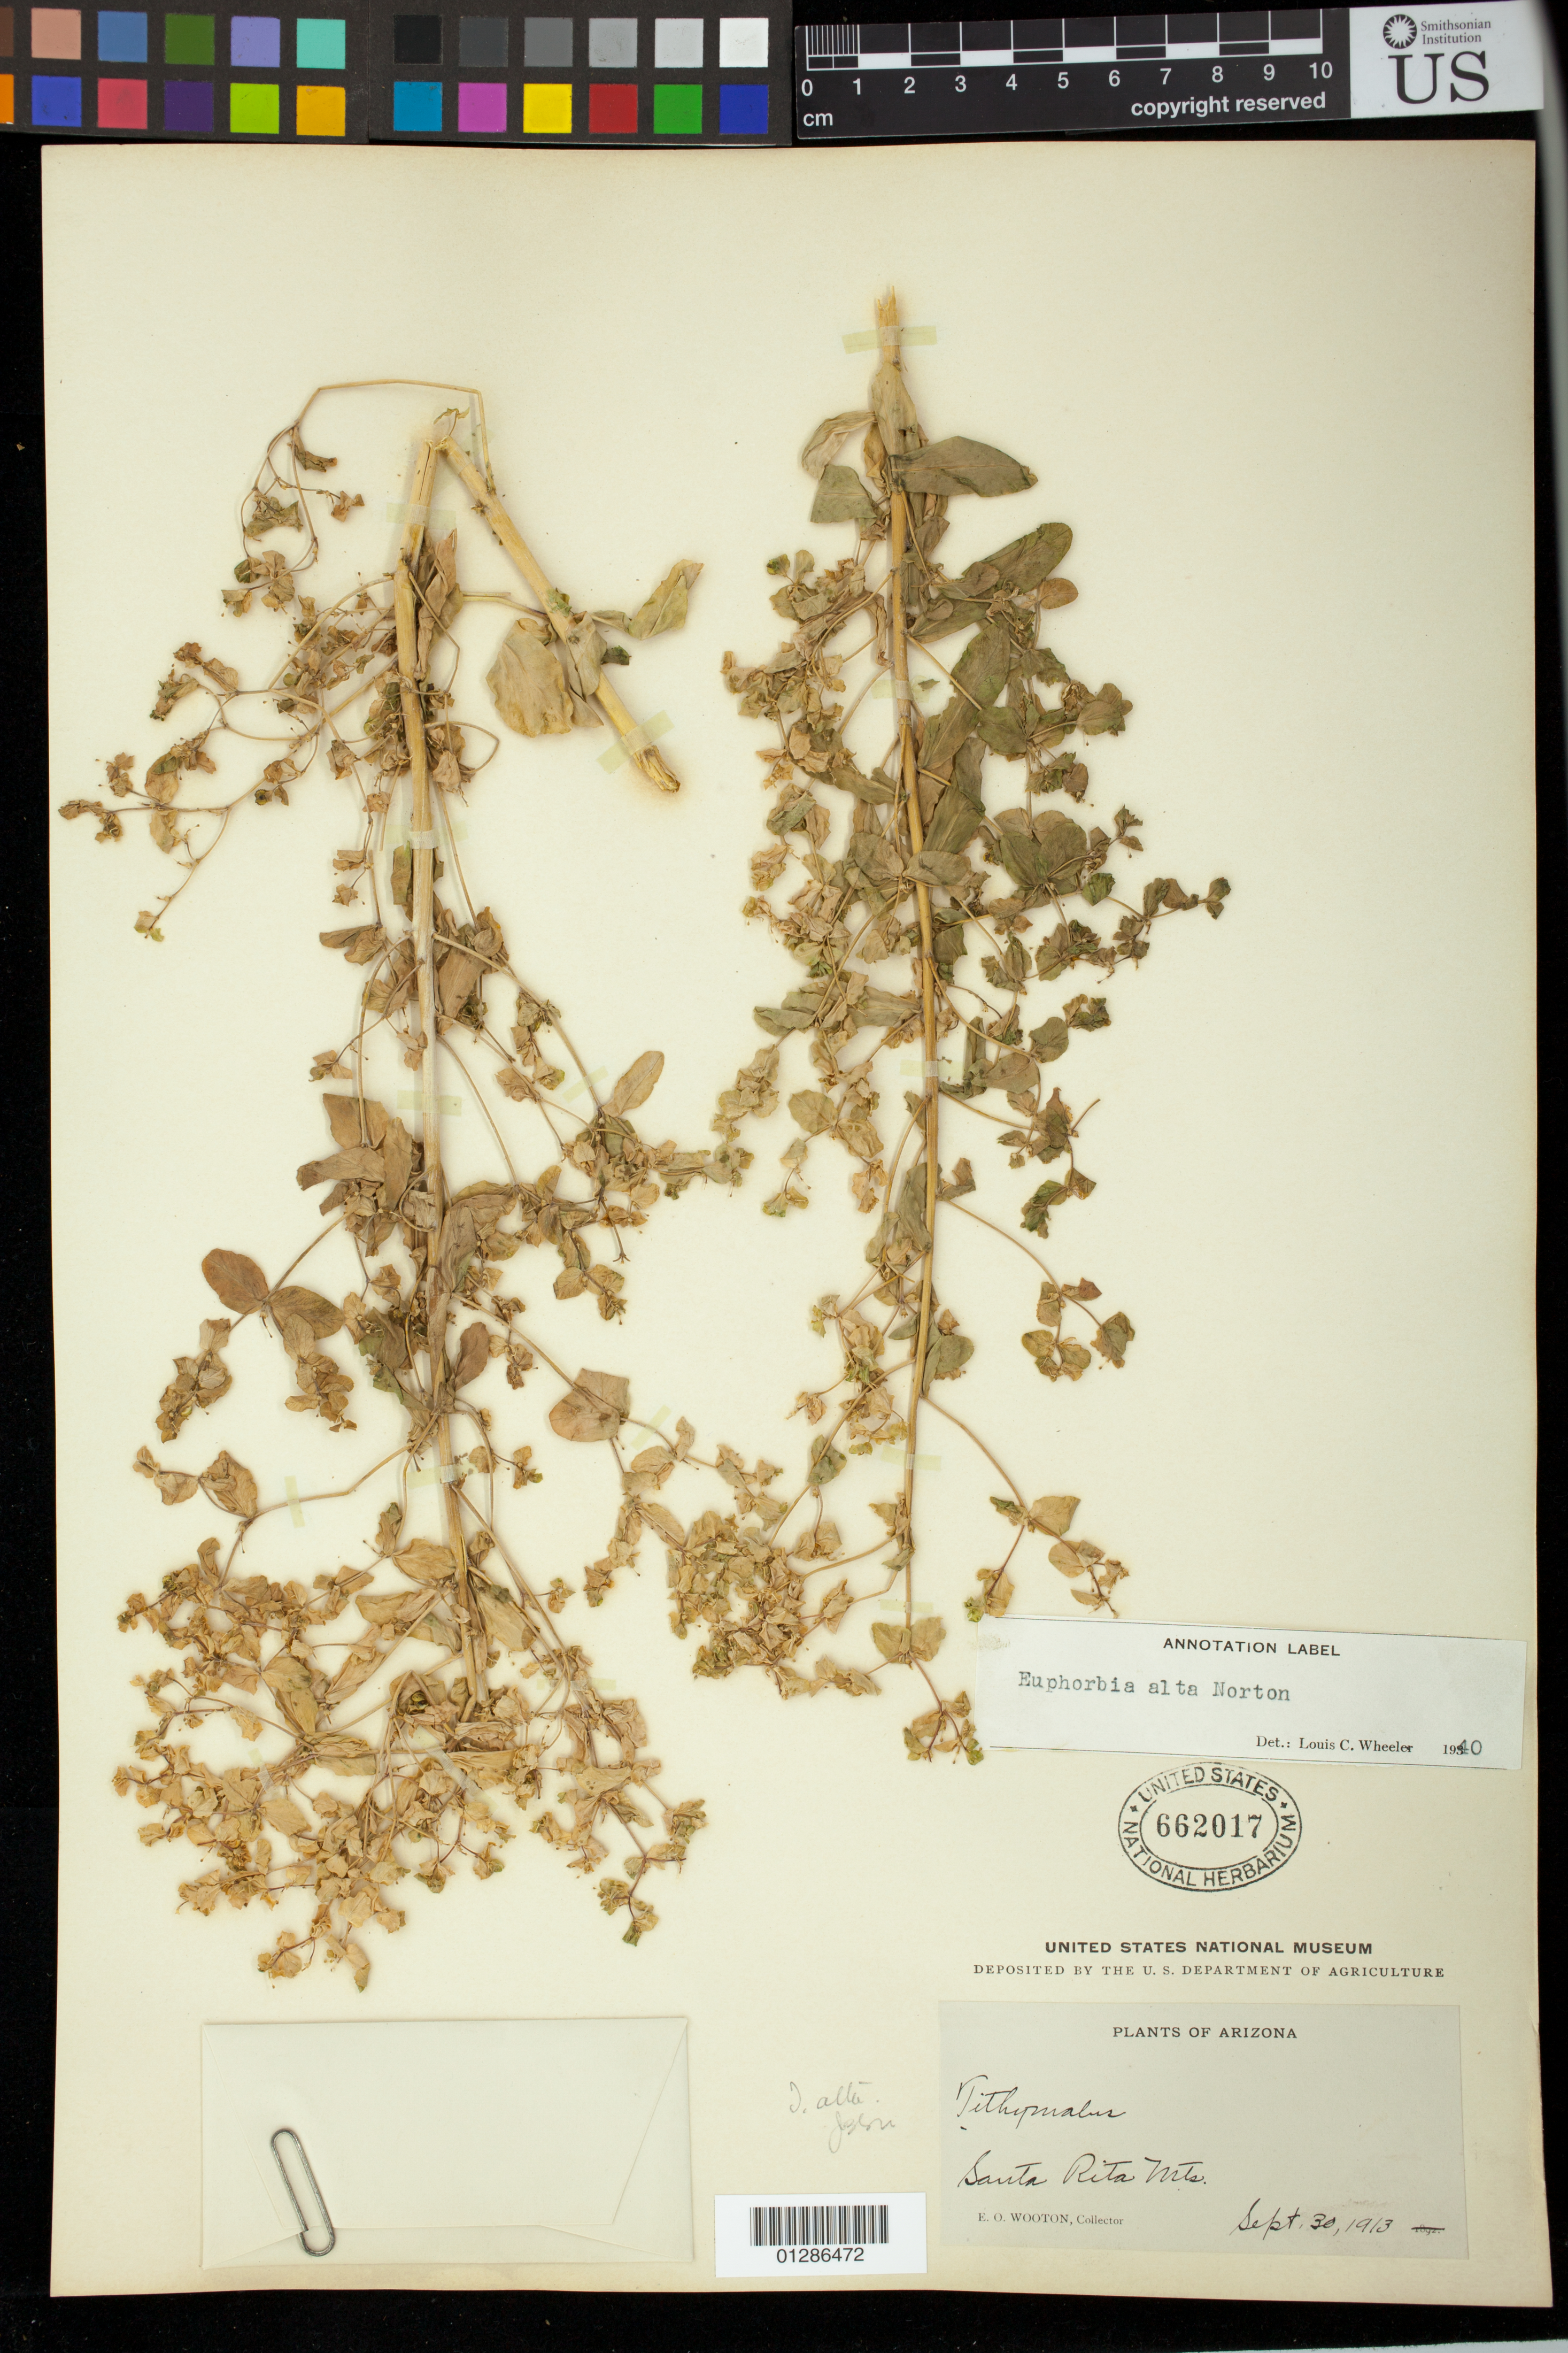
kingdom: Plantae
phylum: Tracheophyta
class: Magnoliopsida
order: Malpighiales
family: Euphorbiaceae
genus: Euphorbia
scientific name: Euphorbia alta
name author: Norton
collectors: E. O. Wooton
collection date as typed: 30 Sep 1913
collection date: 1913-09-30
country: United States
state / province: Arizona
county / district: Santa Cruz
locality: Santa Rita Mts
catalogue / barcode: US 662017